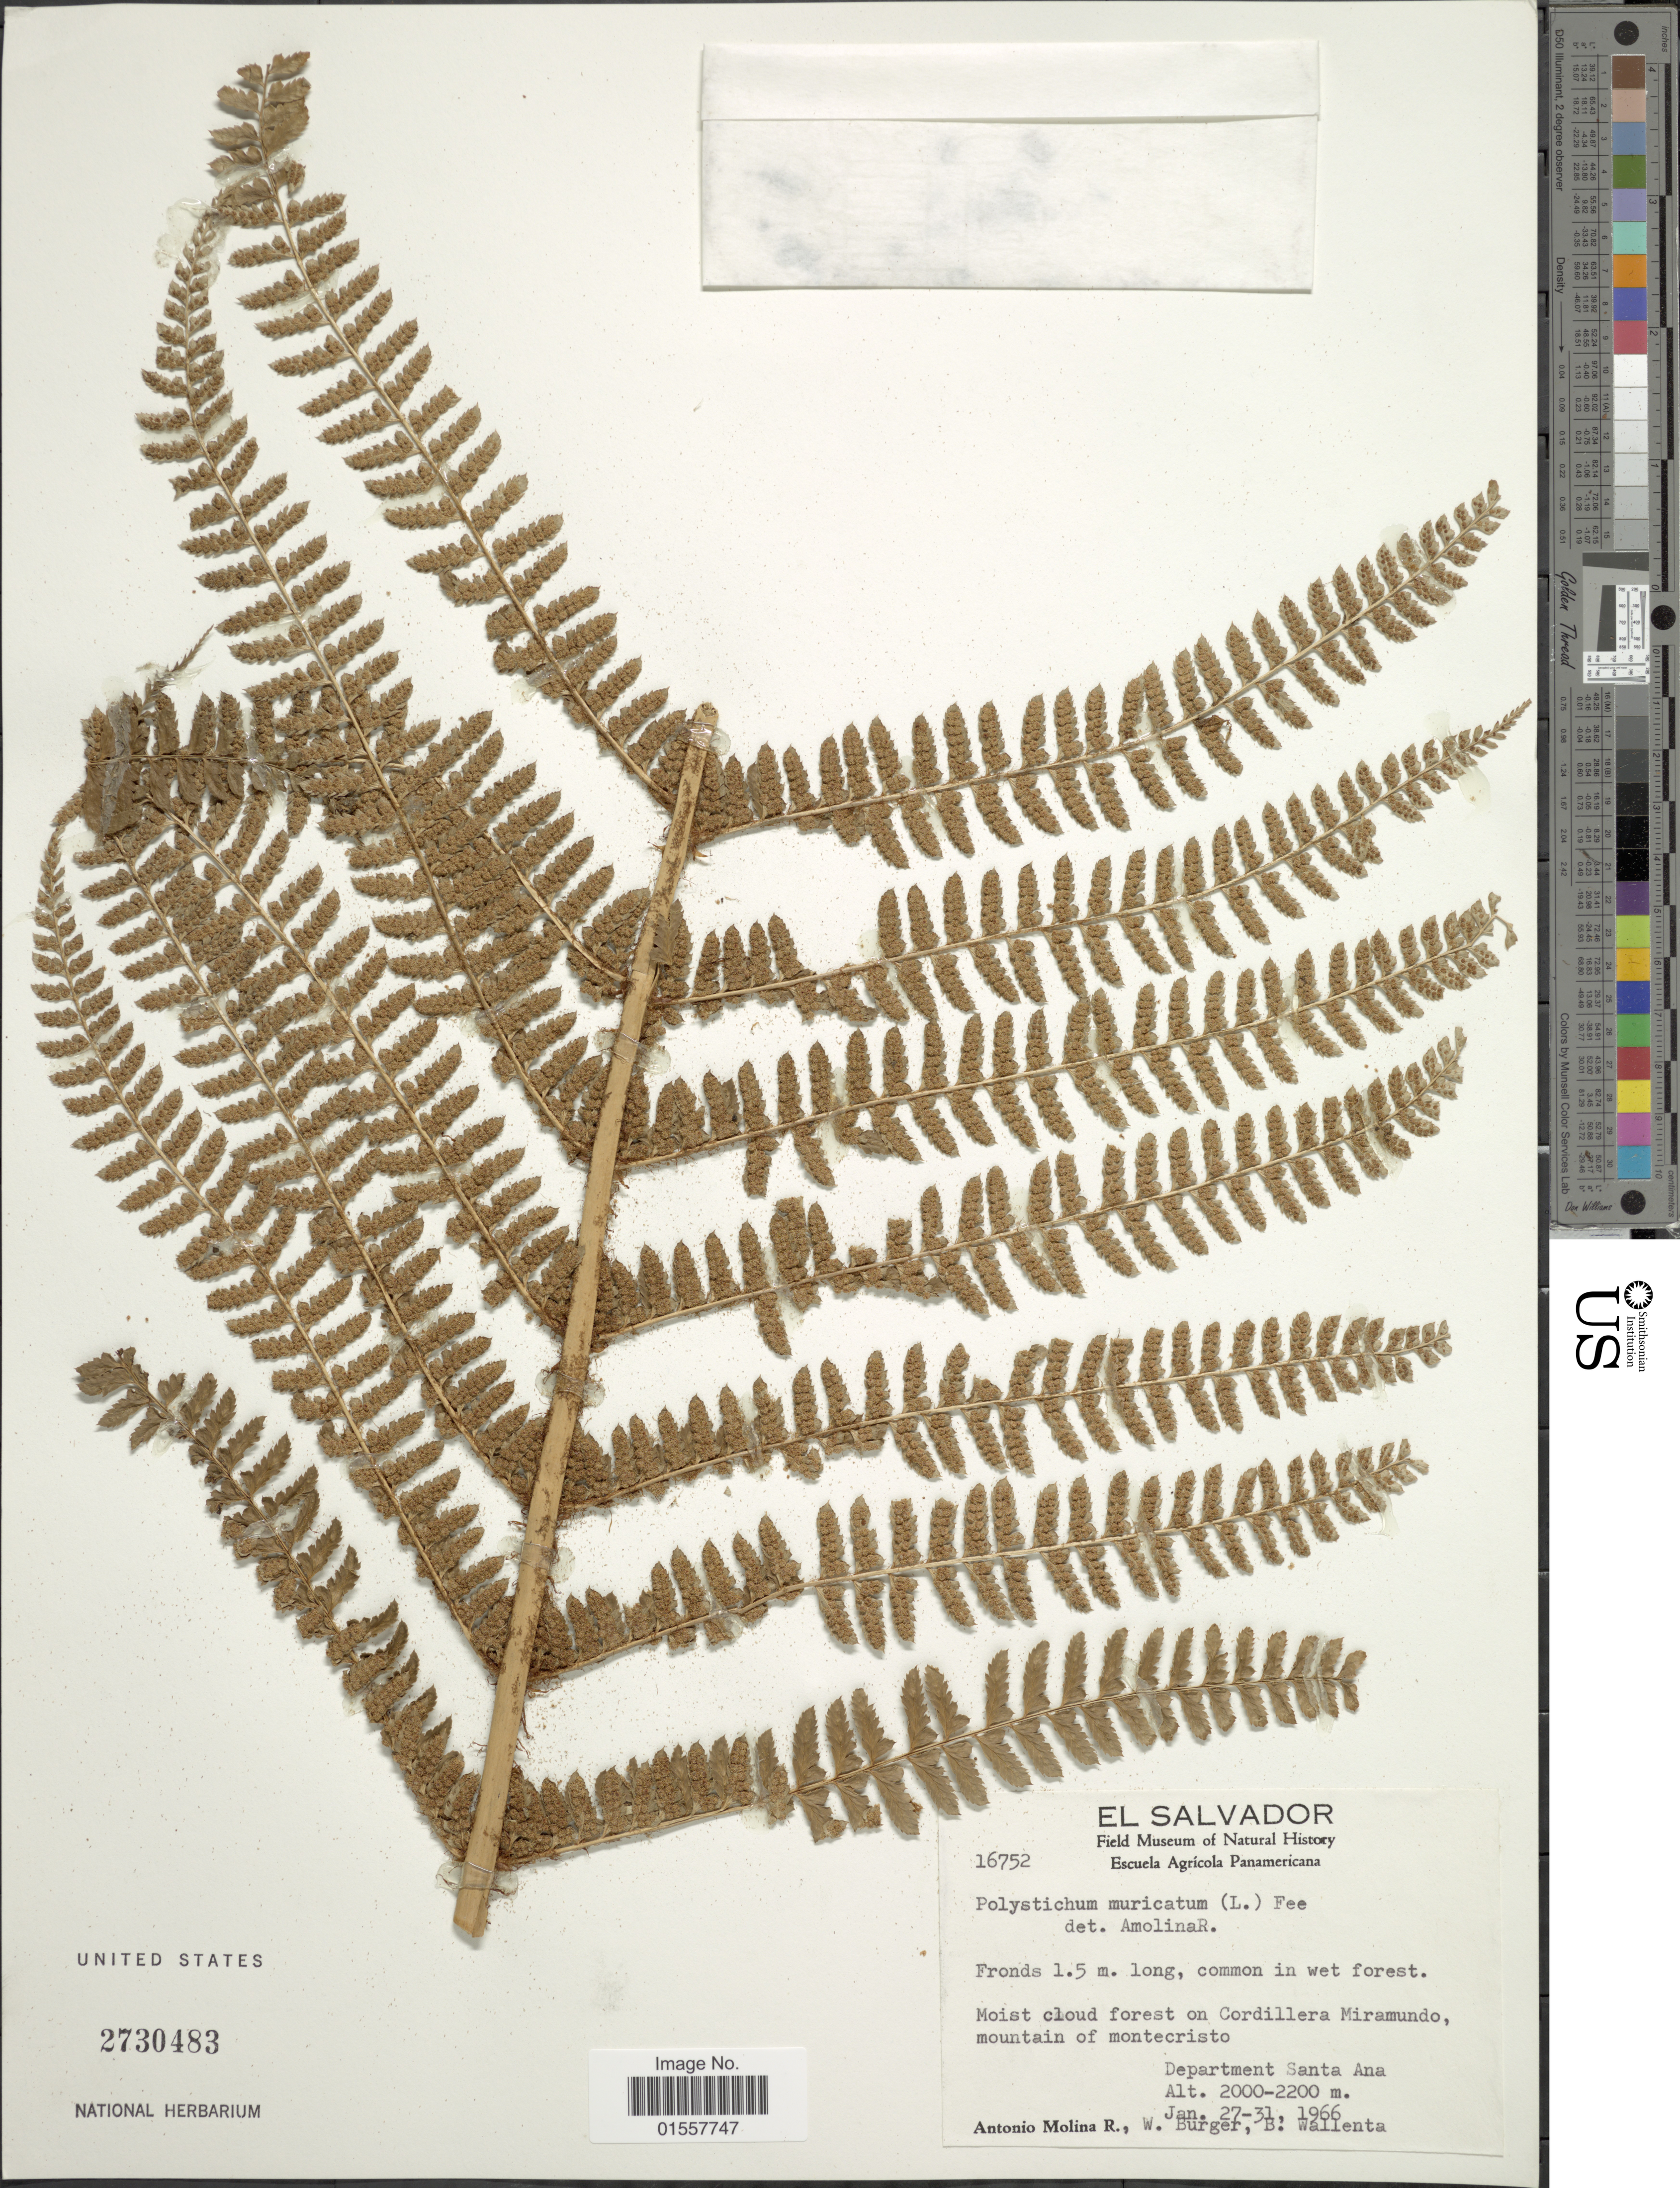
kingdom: Plantae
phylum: Tracheophyta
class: Polypodiopsida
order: Polypodiales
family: Dryopteridaceae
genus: Polystichum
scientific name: Polystichum muricatum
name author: (L.) Fée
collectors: A. Molina R., W. Burger & B. Wallenta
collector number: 16752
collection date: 1966-01-27/1966-01-31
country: El Salvador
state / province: Santa Ana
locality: Moist cloud forest on Cordillera Miramundo, mountain of montecristo, Department Santa Ana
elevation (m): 2000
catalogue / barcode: US 2730483